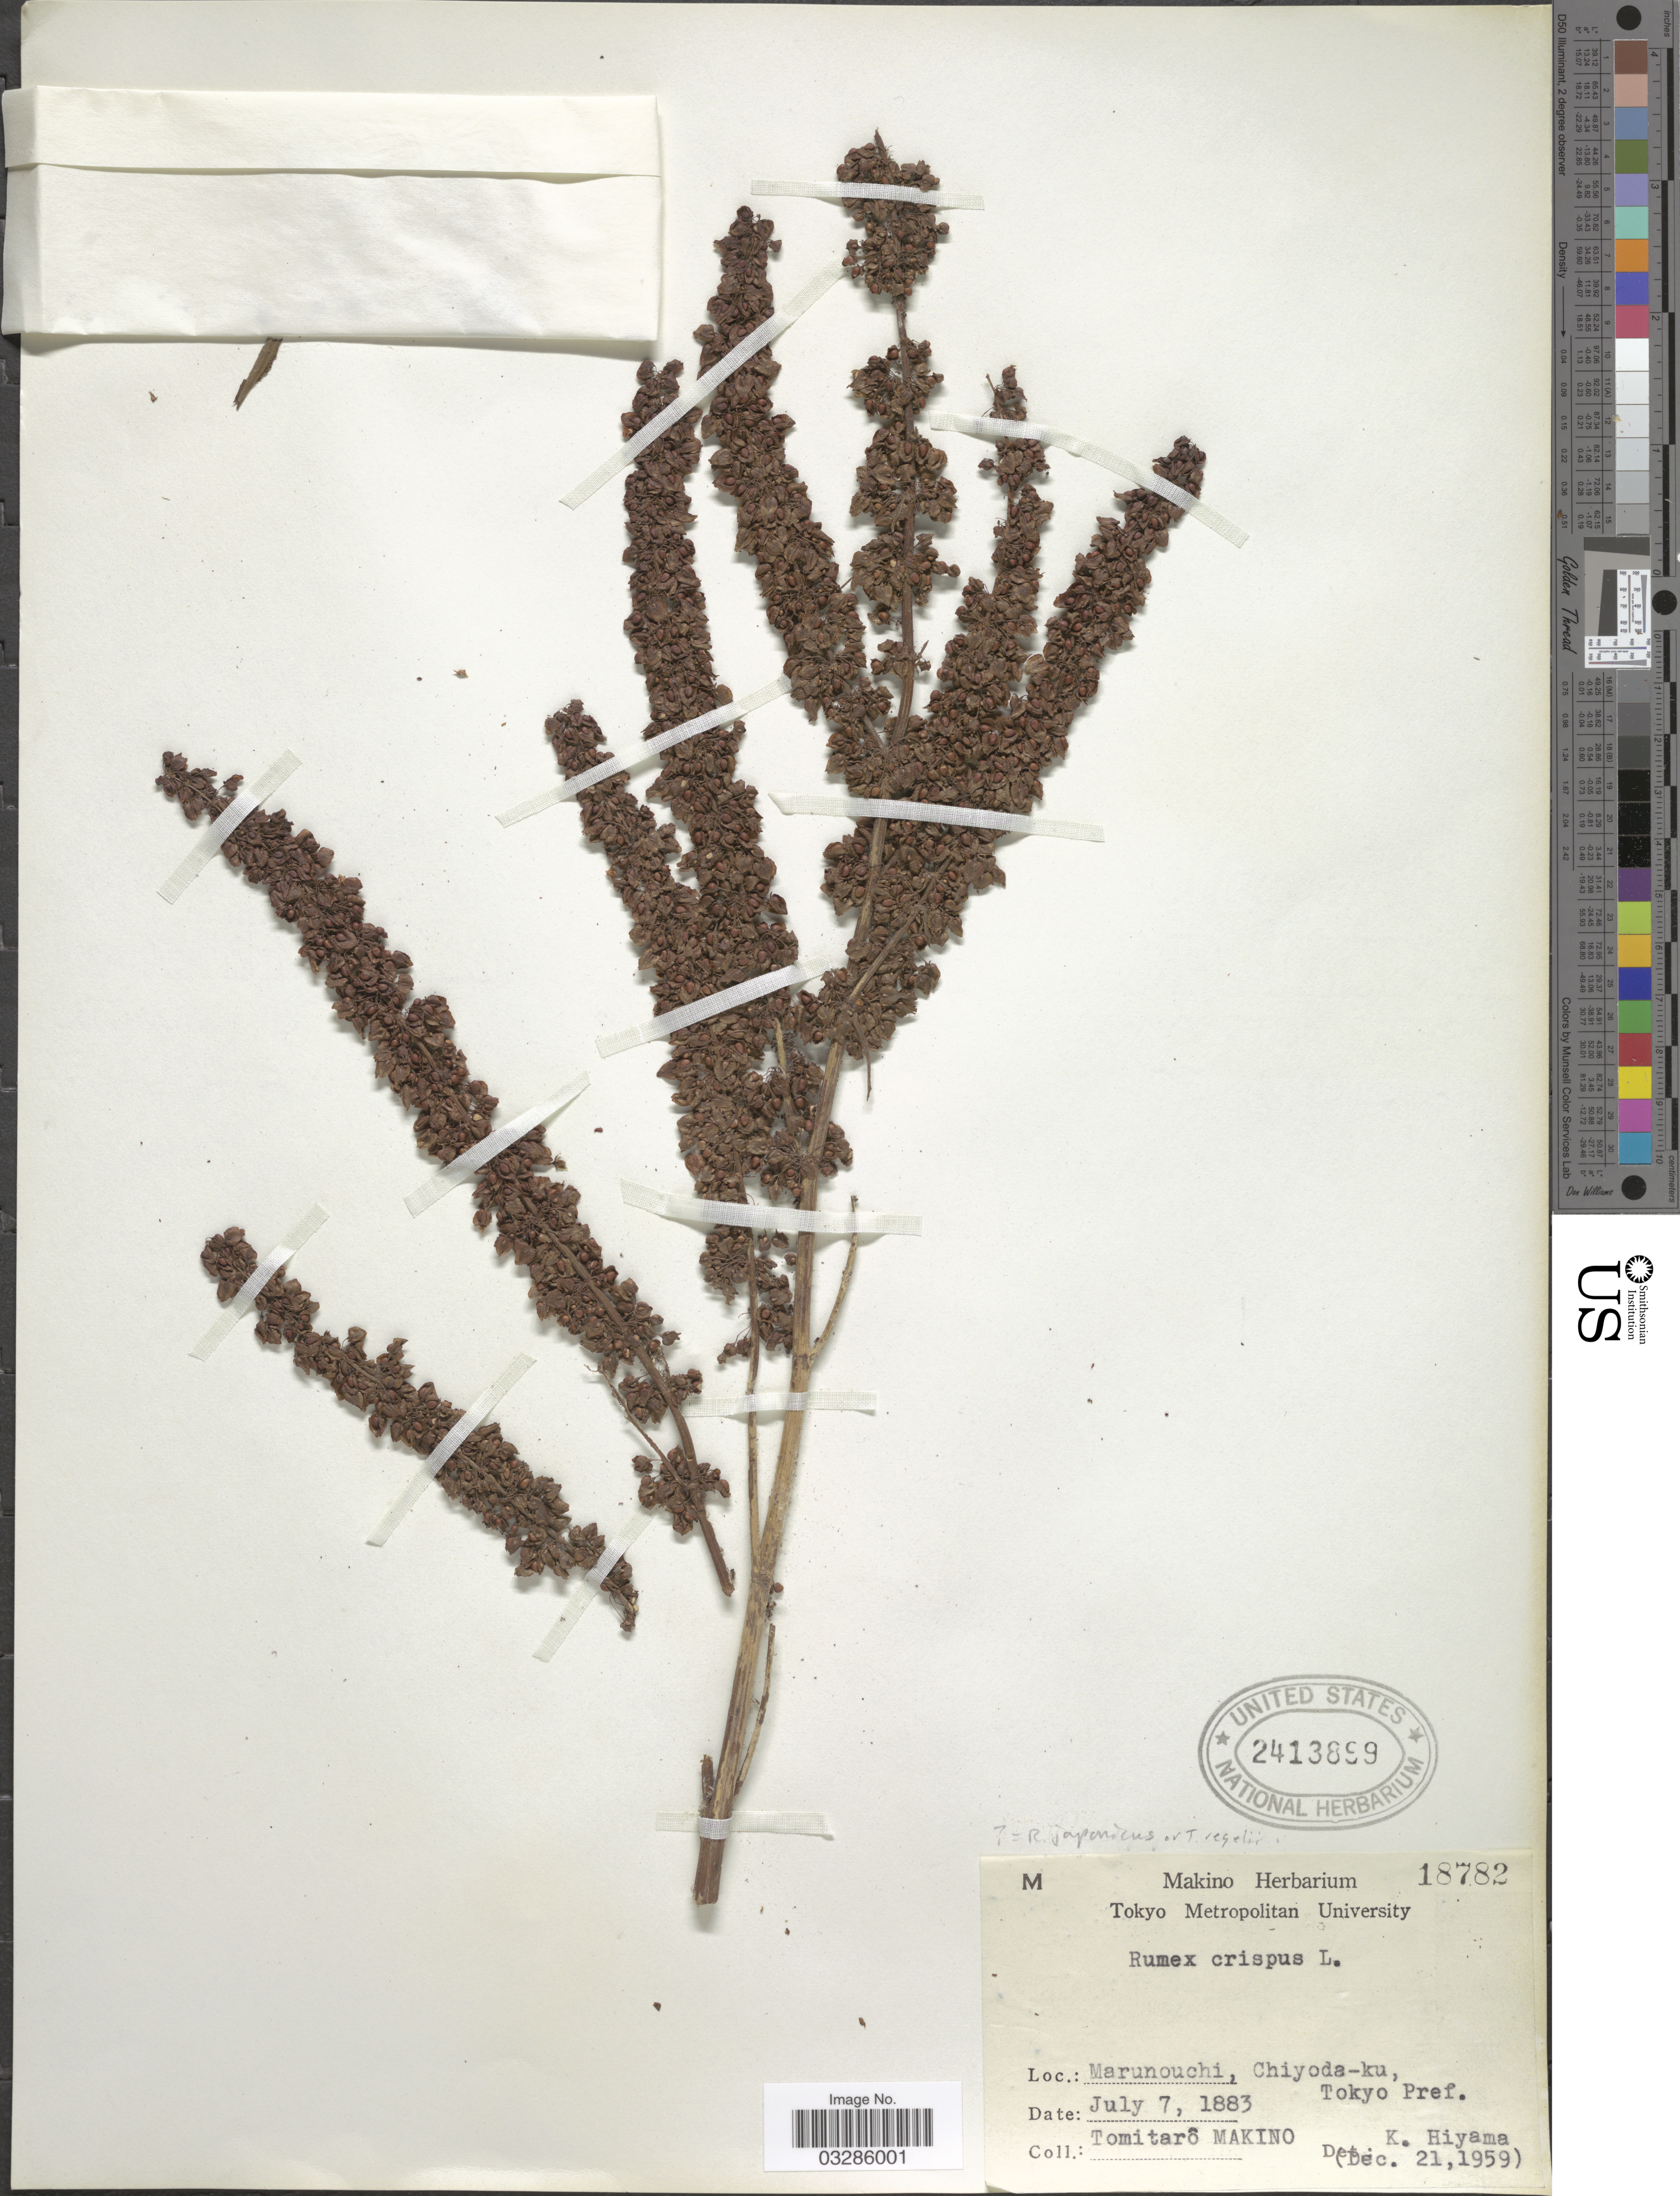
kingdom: Plantae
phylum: Tracheophyta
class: Magnoliopsida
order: Caryophyllales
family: Polygonaceae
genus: Rumex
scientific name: Rumex crispus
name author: L.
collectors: T. Makino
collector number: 18782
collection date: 1883-07-07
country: Japan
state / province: Tokyo, Federal City of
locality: Marunouchi, Chiyoda-ku, Tokyo Pref.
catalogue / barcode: US 2413899